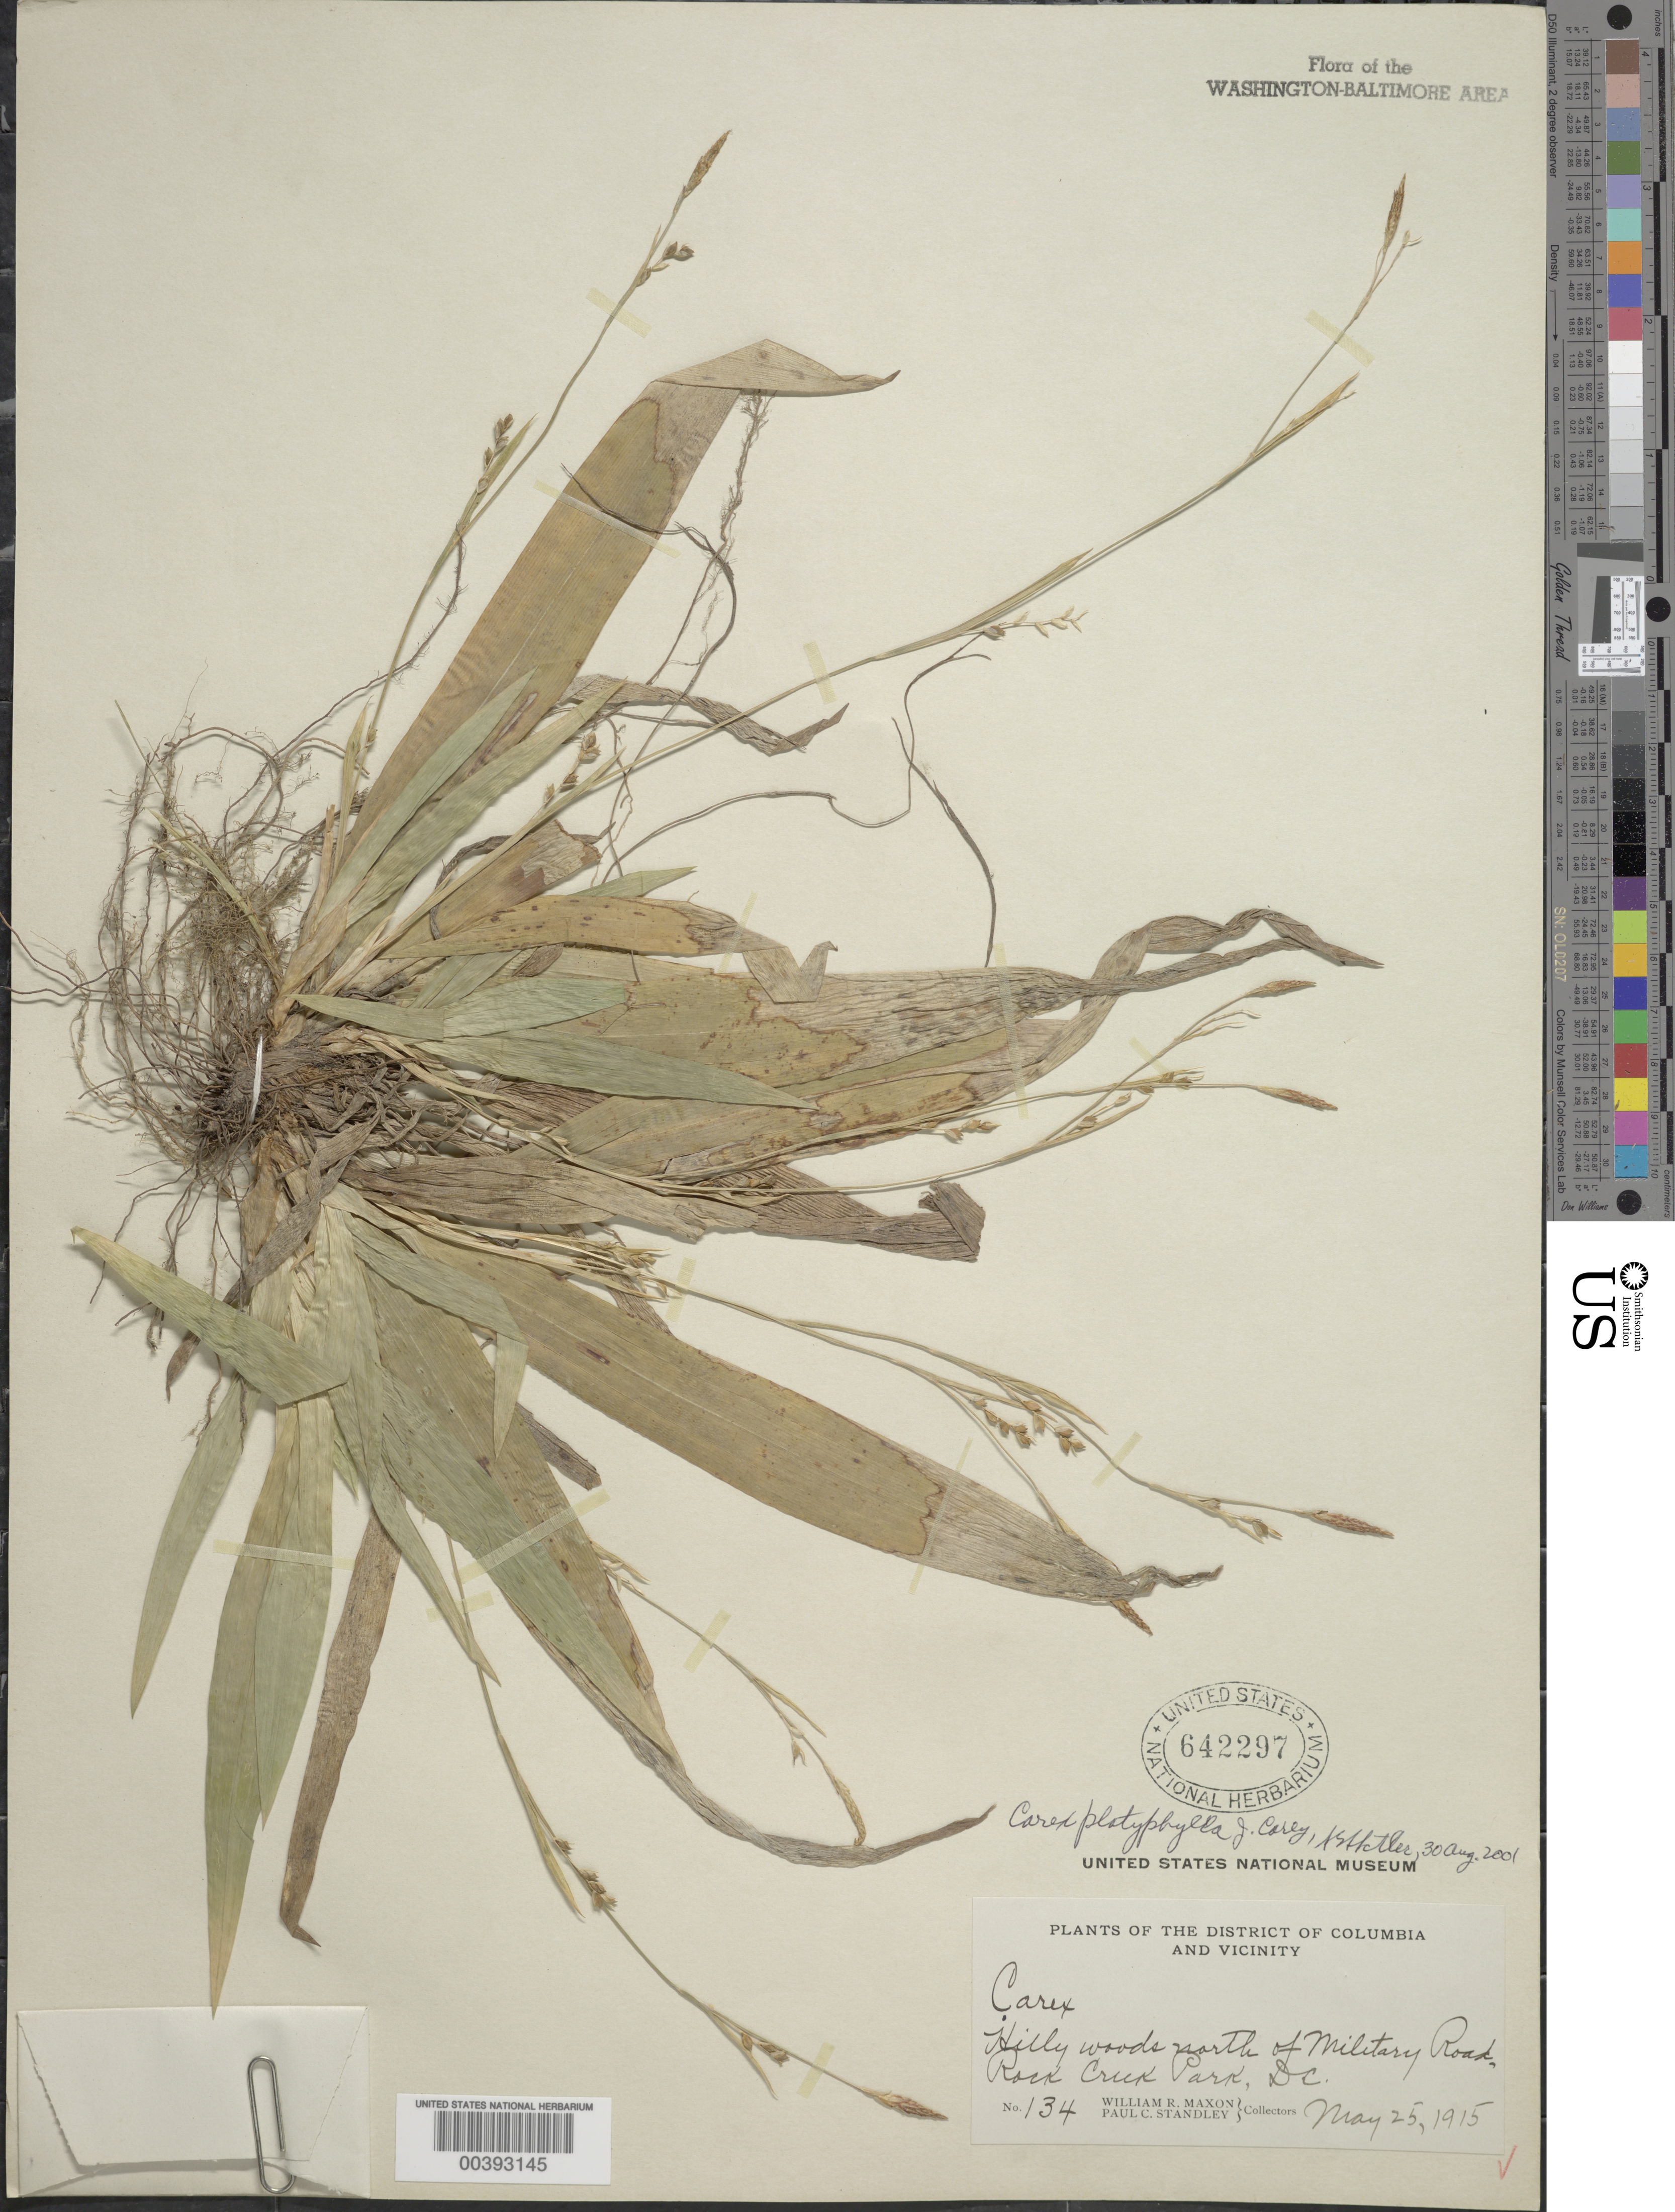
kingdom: Plantae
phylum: Tracheophyta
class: Liliopsida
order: Poales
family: Cyperaceae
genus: Carex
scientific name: Carex platyphylla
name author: J. Carey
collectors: W. R. Maxon & P. C. Standley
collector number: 134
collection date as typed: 25 May 1915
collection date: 1915-05-25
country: United States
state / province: District of Columbia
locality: Rock Creek Park, north of Military Rd. Rock Creek Park & vicinity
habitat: Hilly woods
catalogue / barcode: US 642297